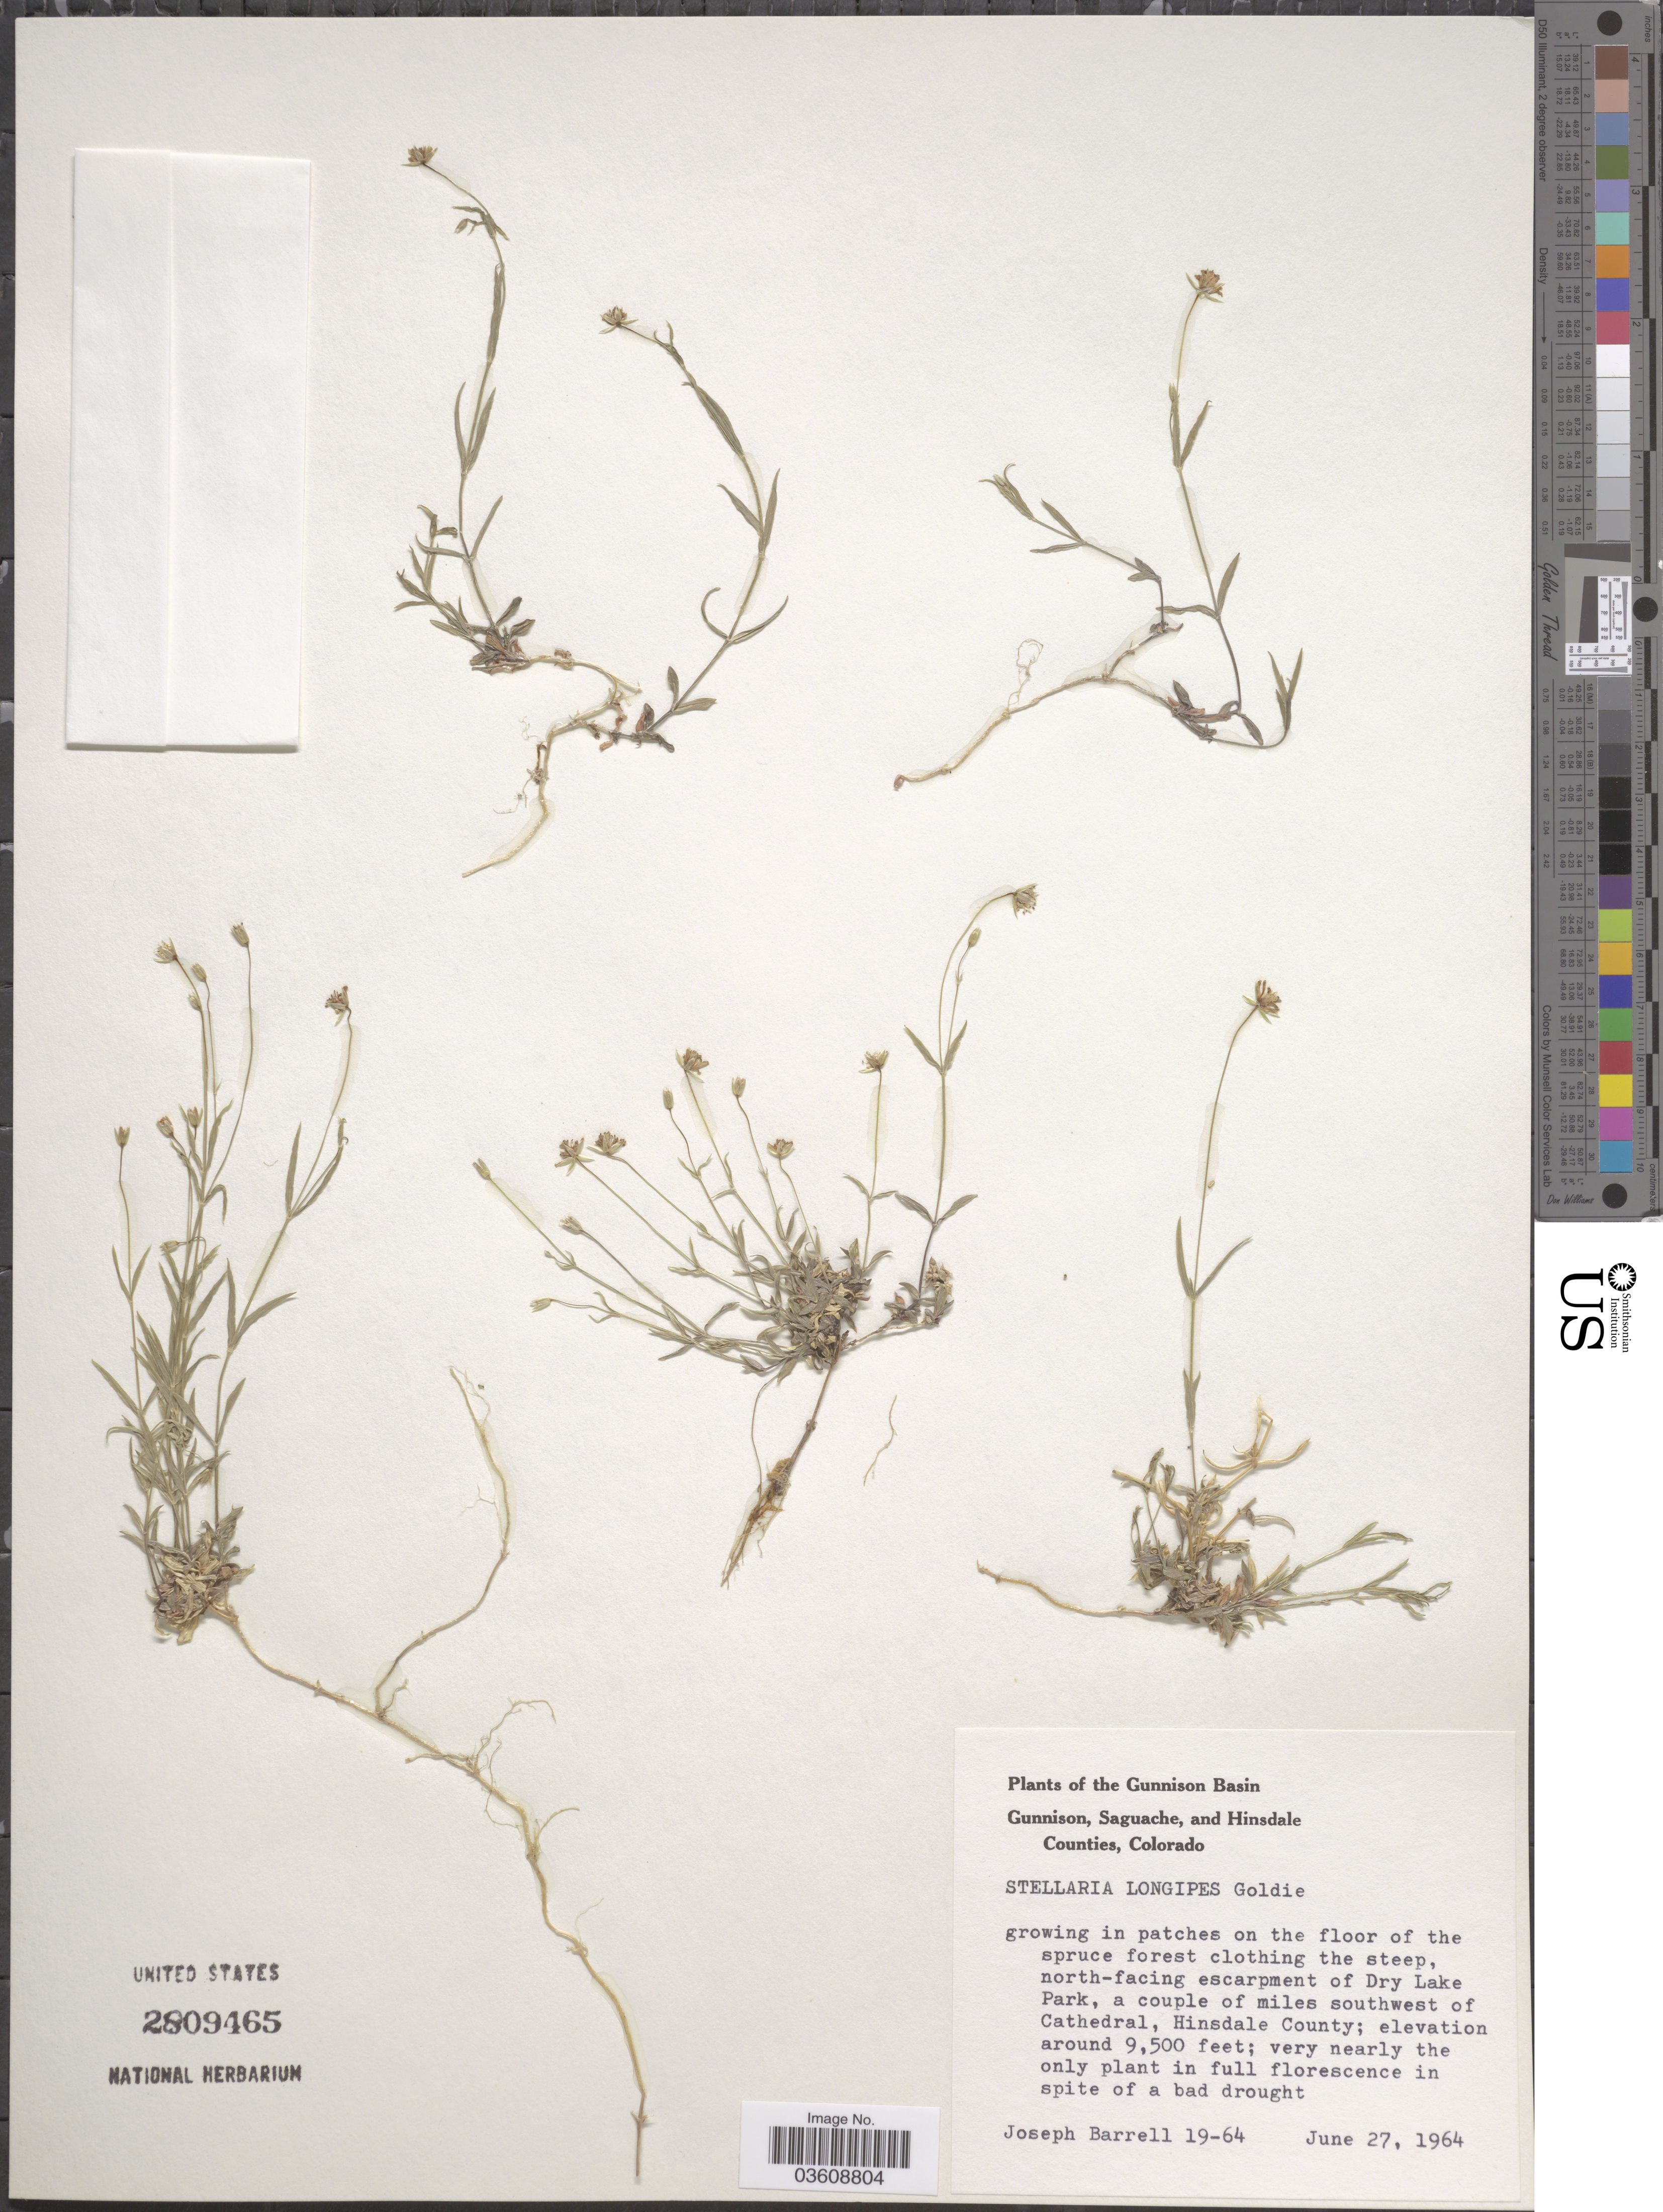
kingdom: Plantae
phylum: Tracheophyta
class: Magnoliopsida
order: Caryophyllales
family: Caryophyllaceae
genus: Stellaria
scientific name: Stellaria longipes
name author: Goldie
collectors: J. Barrell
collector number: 19-64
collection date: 1964-06-27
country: United States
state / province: Colorado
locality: The Gunnison Basin. North-facing escarpment of Dry Lake Park, a couple of miles southwest of Cathedral, Hinsdale County.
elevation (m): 2896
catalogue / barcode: US 2809465